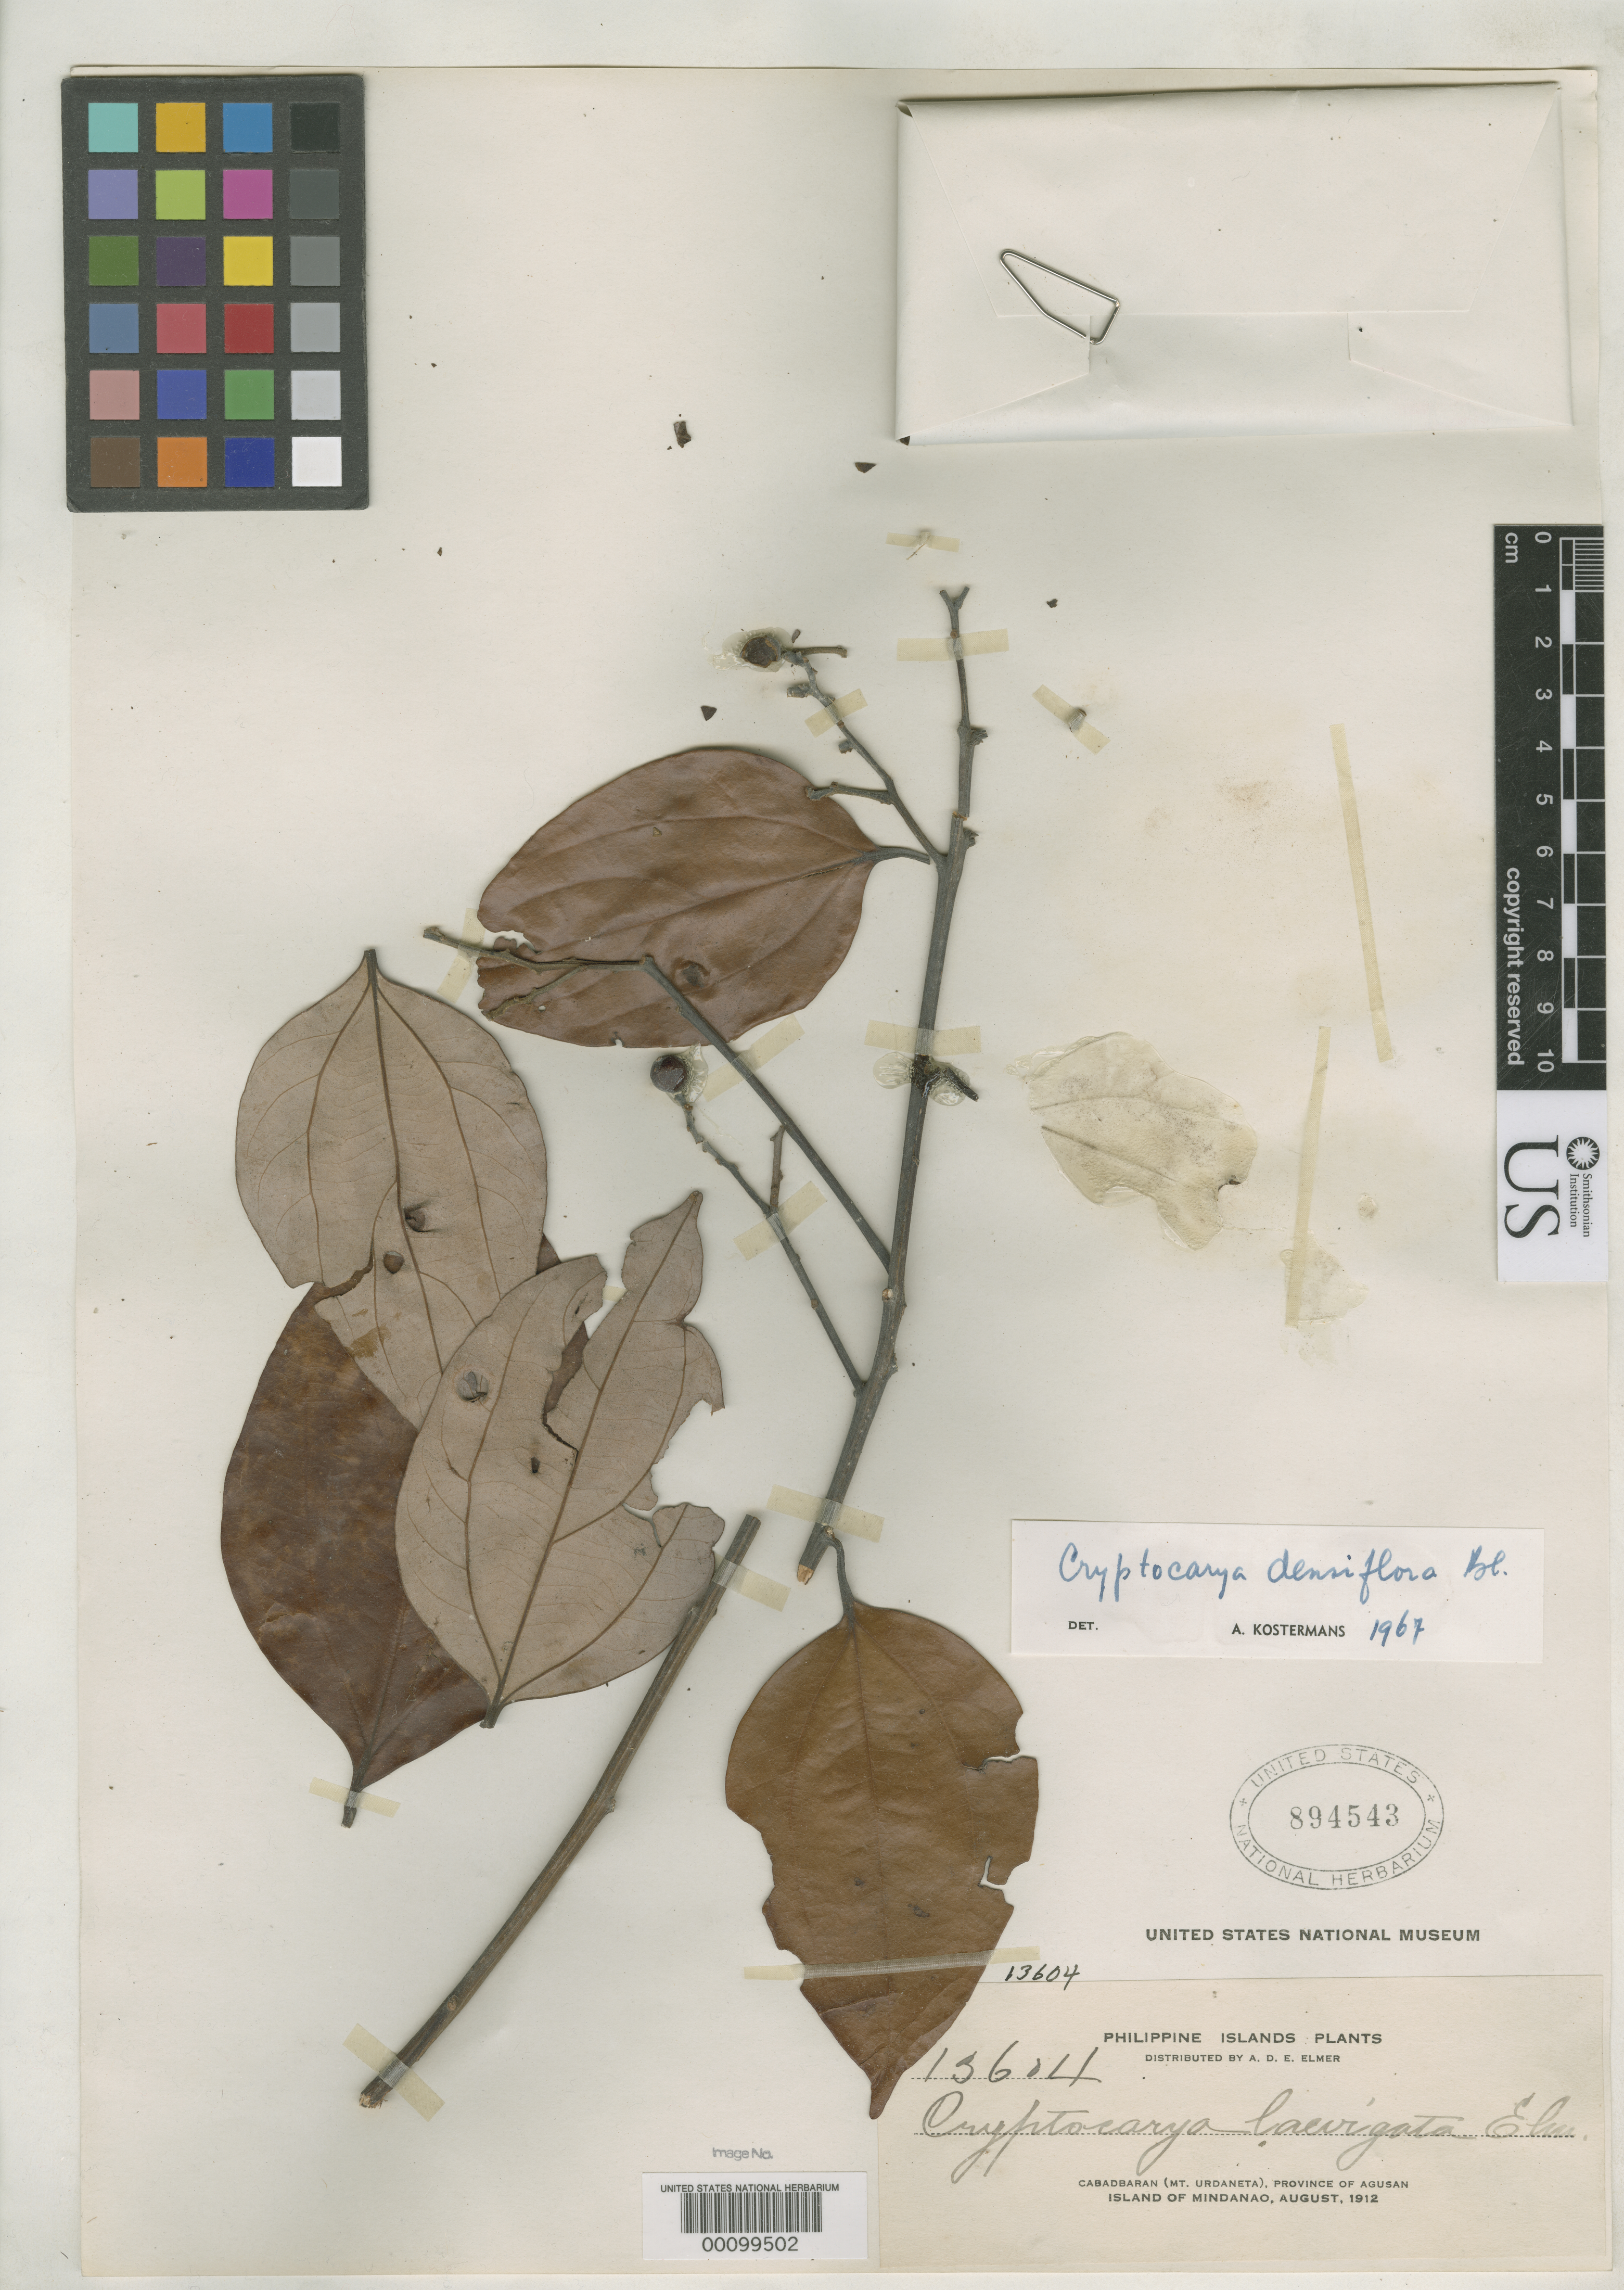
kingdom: Plantae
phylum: Tracheophyta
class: Magnoliopsida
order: Laurales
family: Lauraceae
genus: Cryptocarya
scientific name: Cryptocarya laevigata Elmer, nom illeg., non Blume (1825)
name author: Elmer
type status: Isotype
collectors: A. D. E. Elmer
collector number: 13604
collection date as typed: Aug 1912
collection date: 1912-08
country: Philippines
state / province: Caraga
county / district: Agusan del Norte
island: Mindanao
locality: Cabadbaran (Mt. Urdaneta), Province of Agusan, Island of Mindanao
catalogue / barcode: US 894543